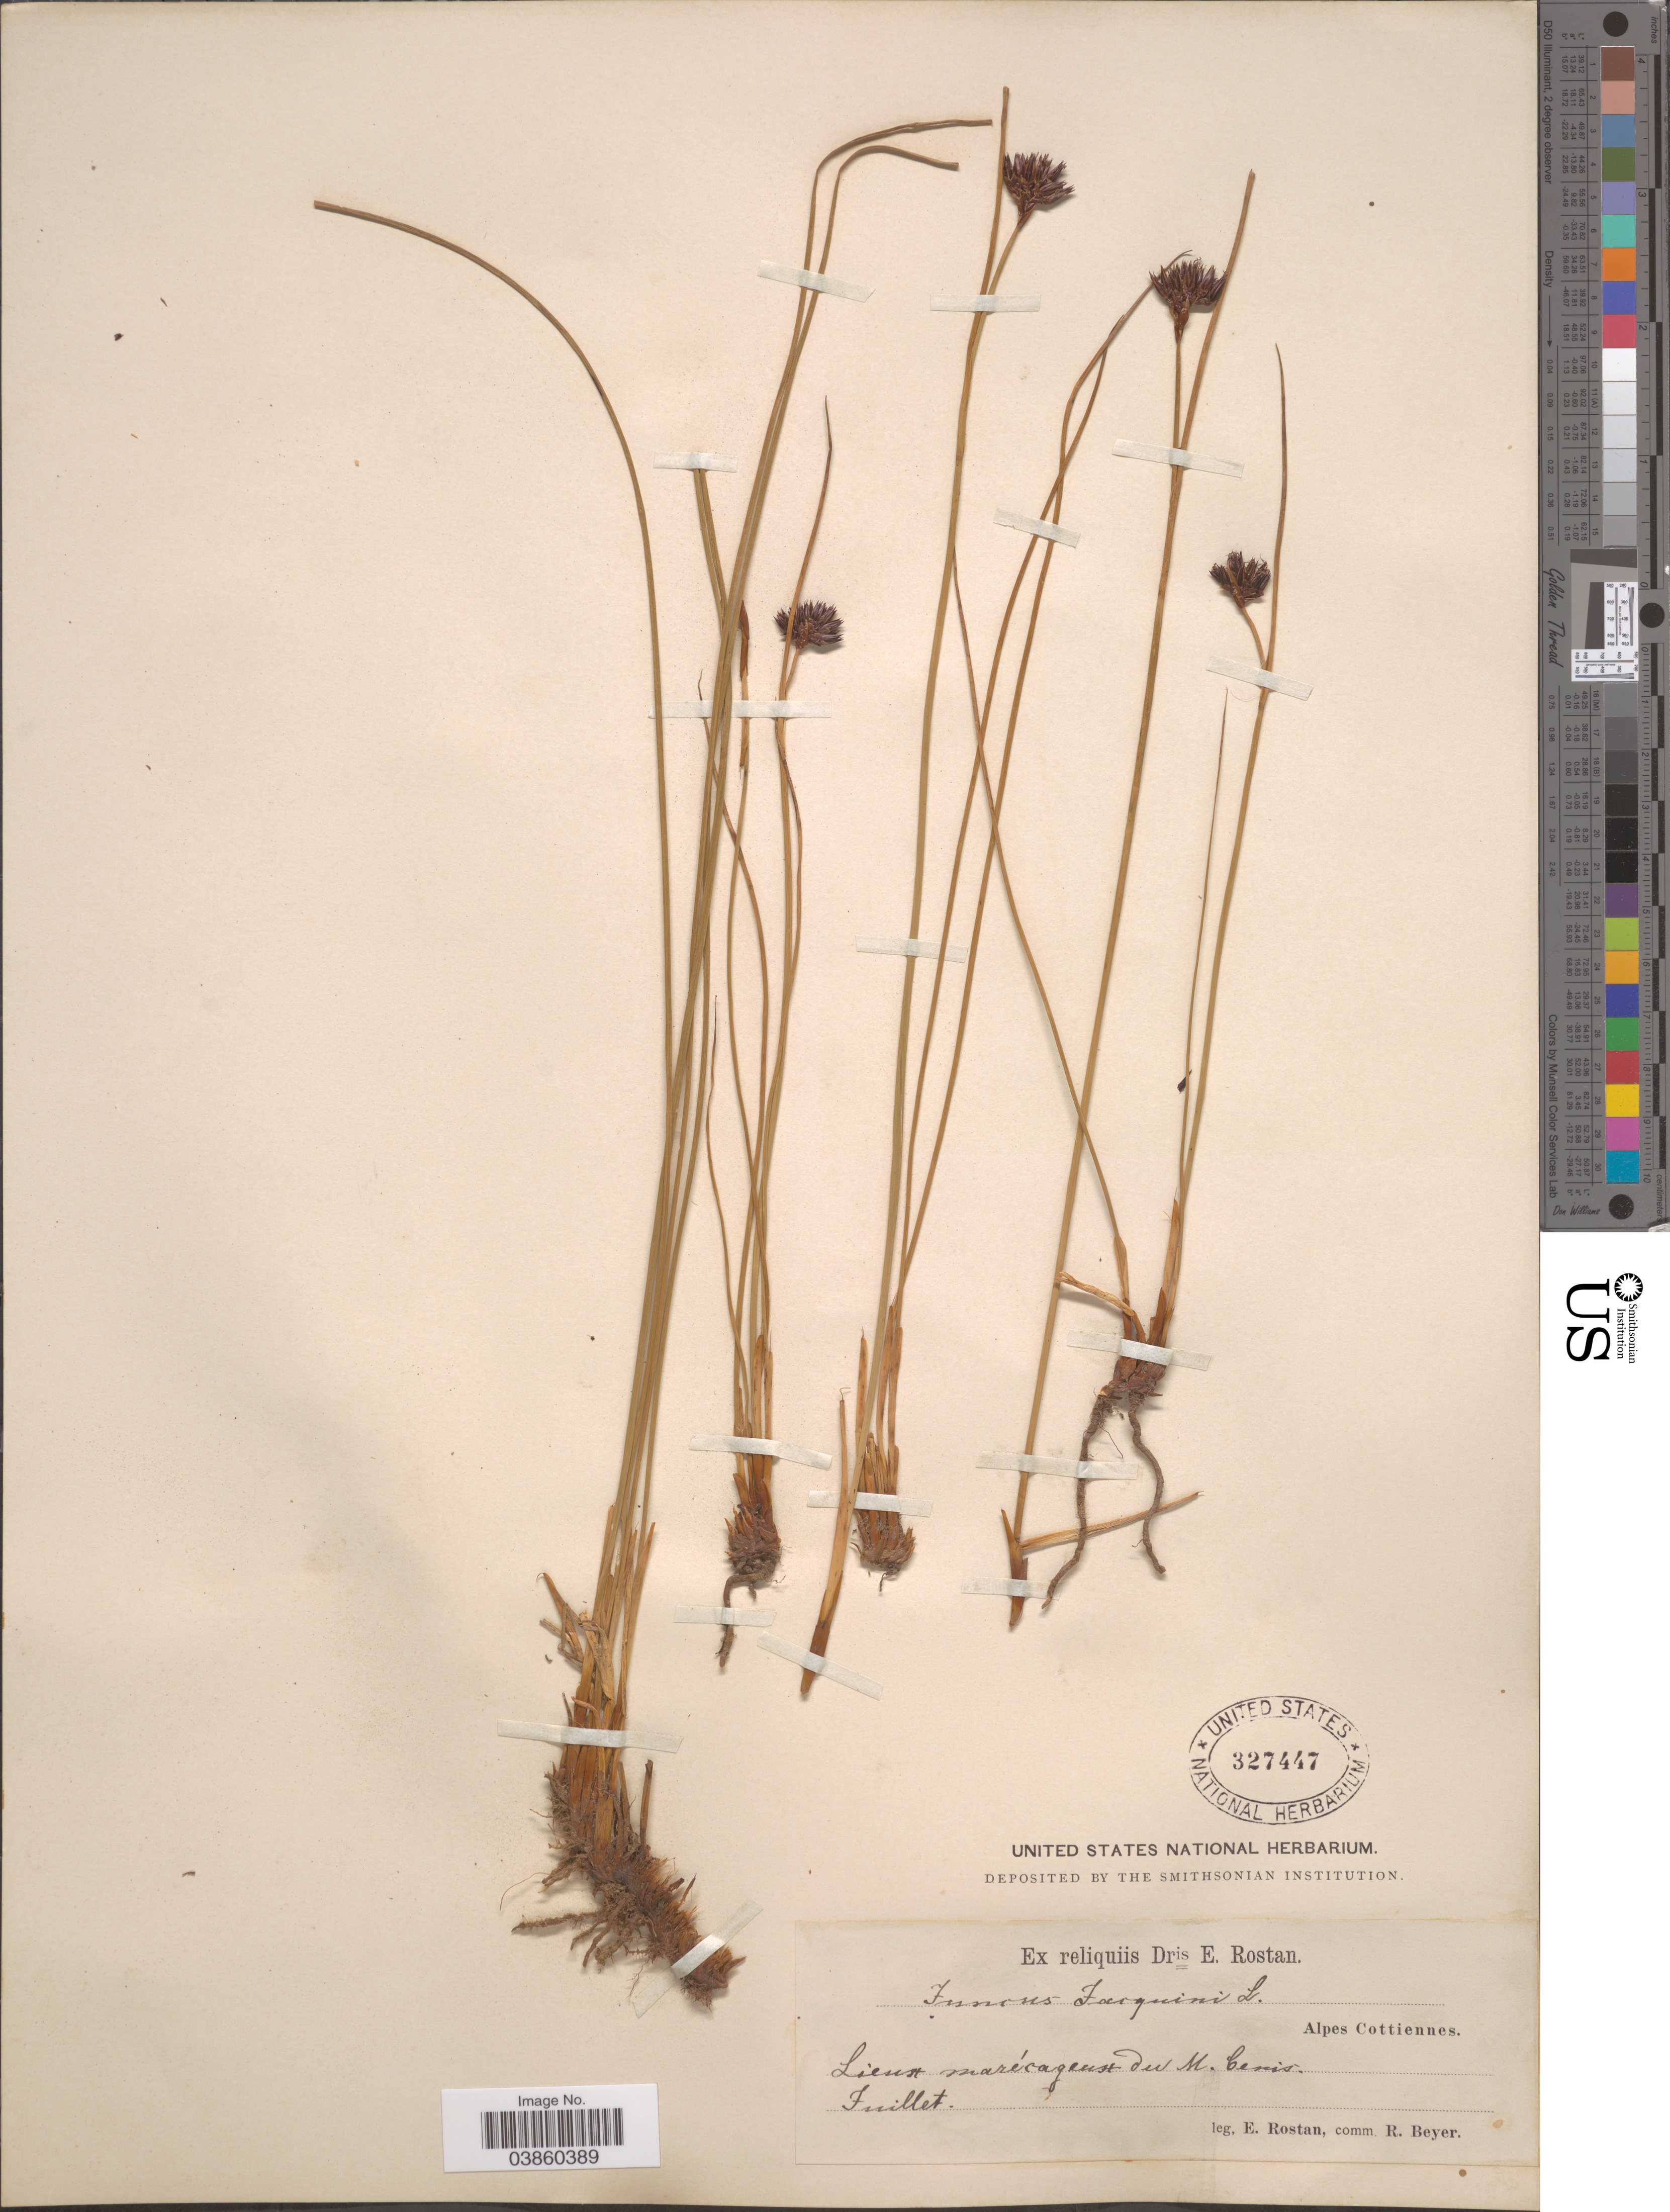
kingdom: Plantae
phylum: Tracheophyta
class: Liliopsida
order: Poales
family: Juncaceae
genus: Juncus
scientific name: Juncus jacquinii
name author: L.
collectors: E. Rostan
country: France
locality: Alpes Cottiennes. lieux marécageuse du M. Cenis.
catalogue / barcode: US 327447